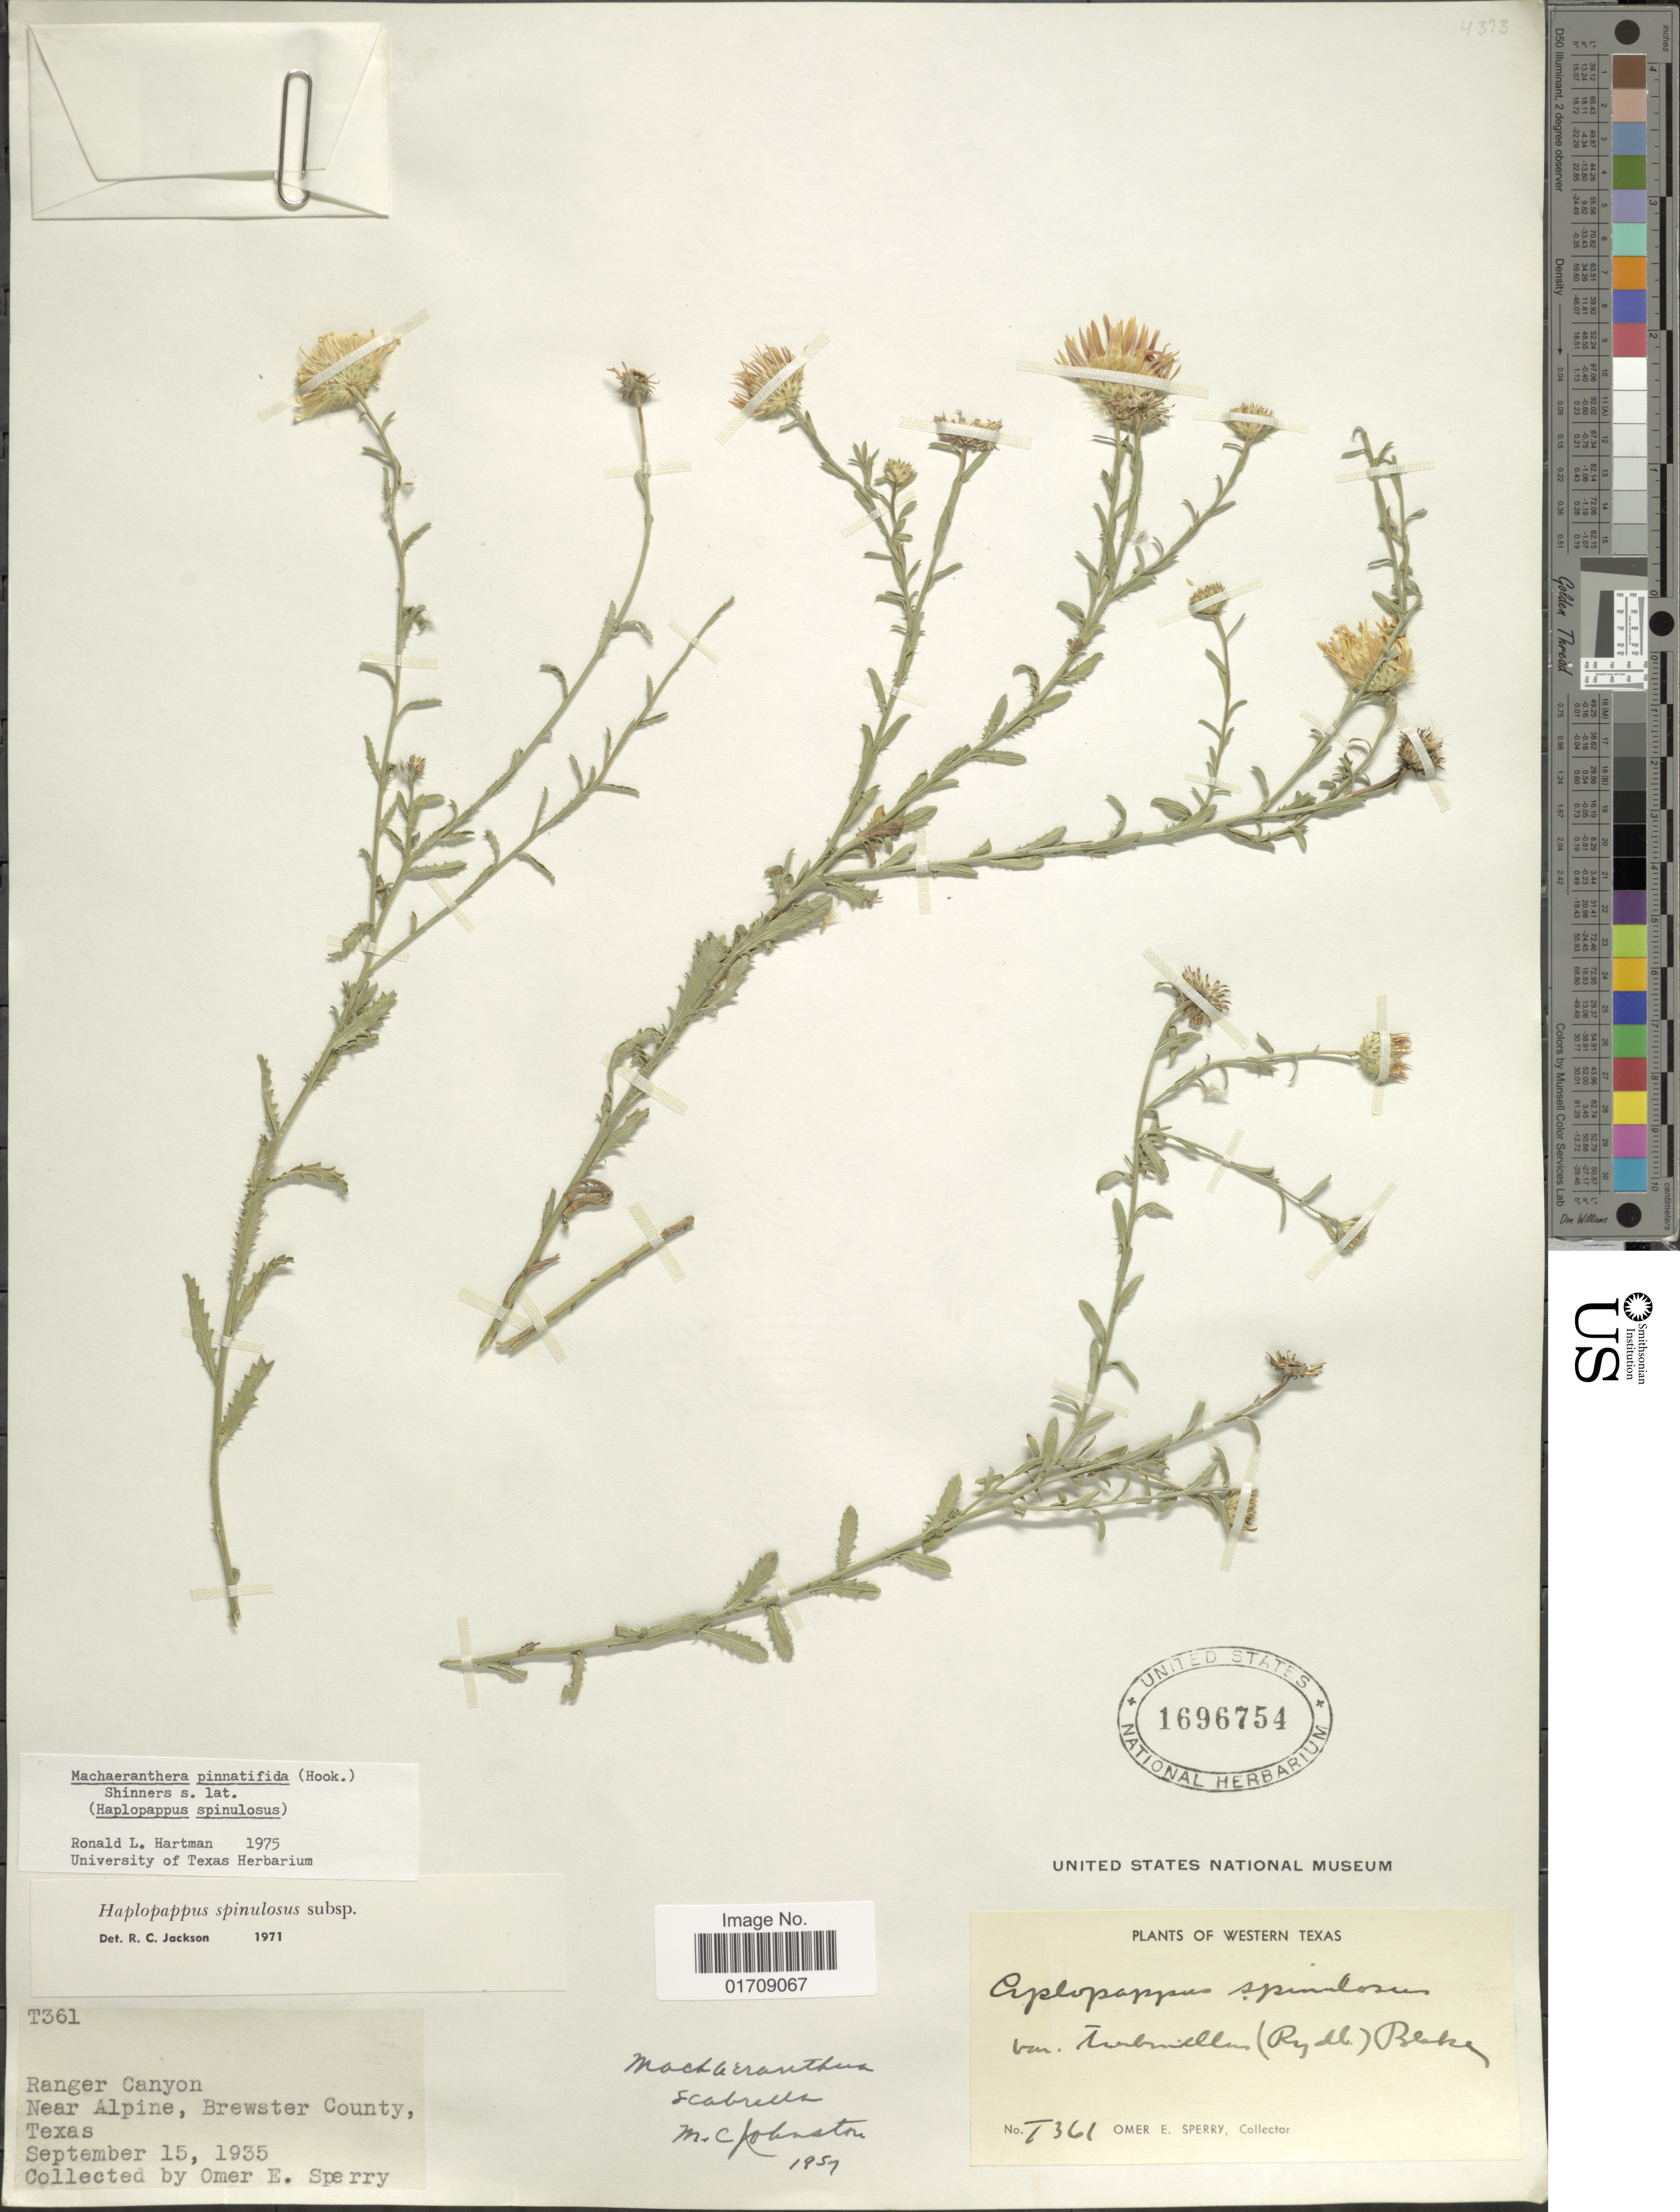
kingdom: Plantae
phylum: Tracheophyta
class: Magnoliopsida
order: Asterales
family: Asteraceae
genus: Machaeranthera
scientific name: Machaeranthera pinnatifida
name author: (Hook.) Shinners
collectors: O. E. Sperry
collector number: T361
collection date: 1935-09-15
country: United States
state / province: Texas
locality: Ranger Canyon, Near Alpine, Brewster County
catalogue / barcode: US 1696754